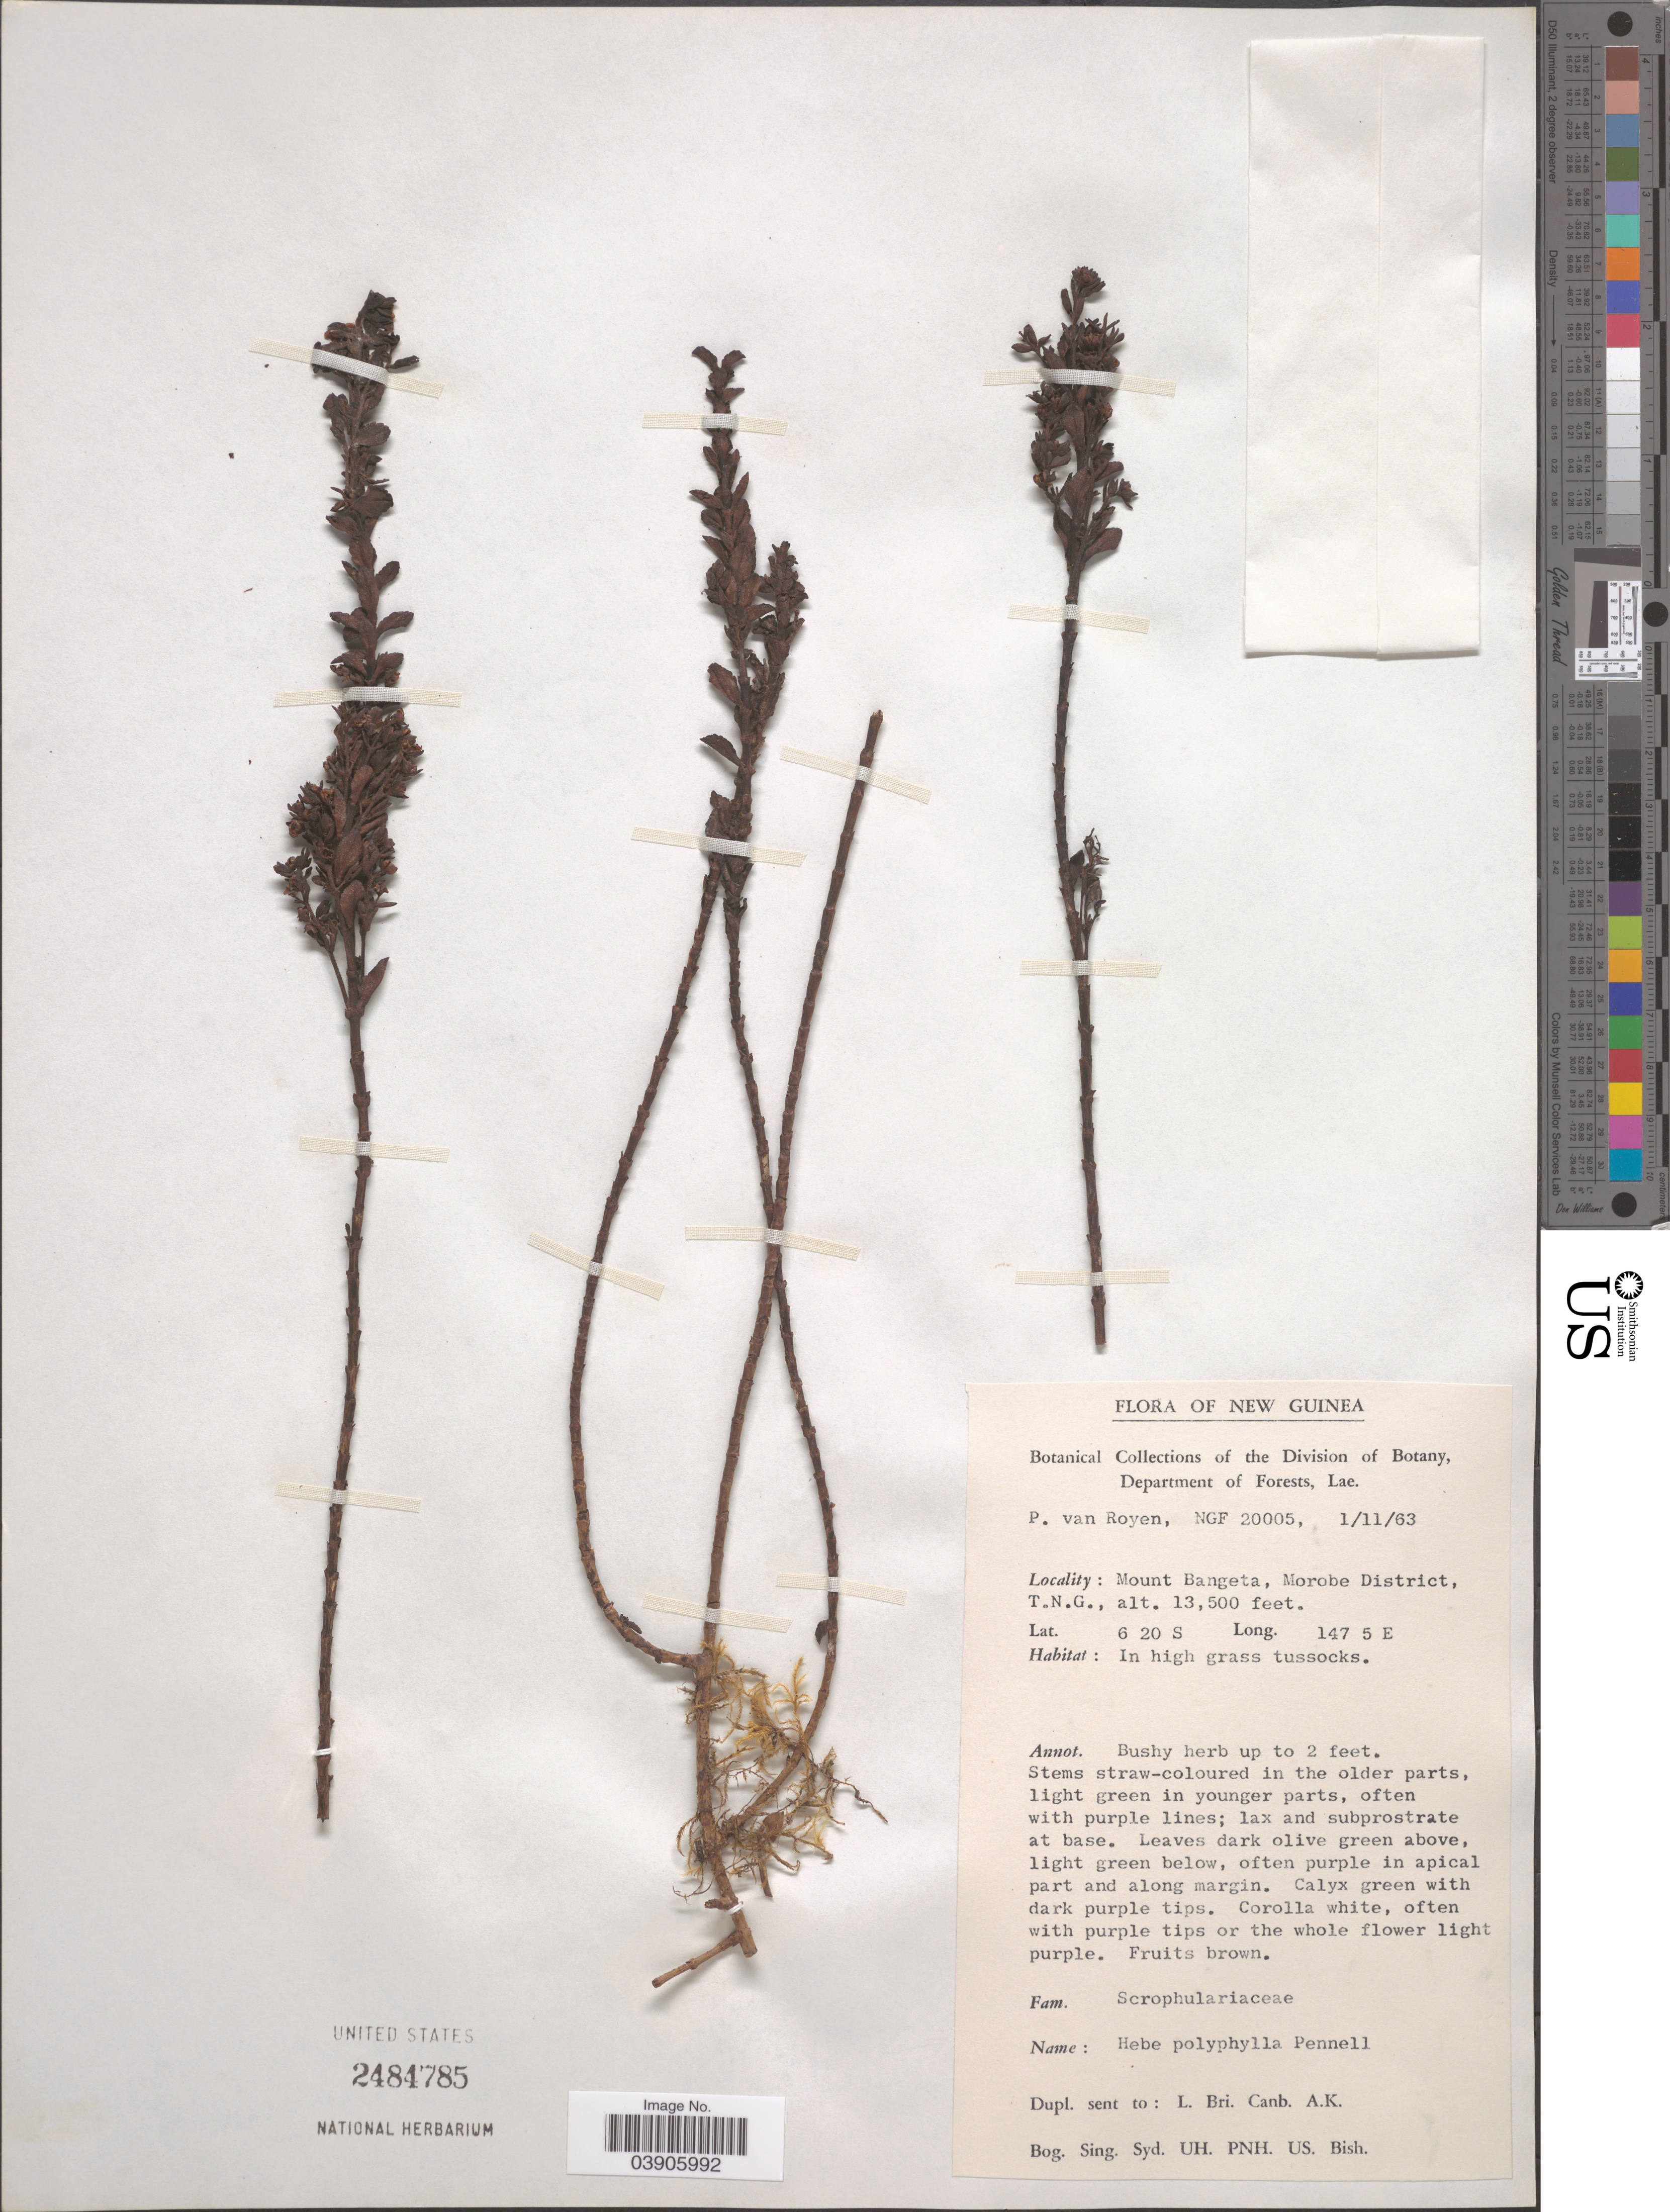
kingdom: Plantae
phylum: Tracheophyta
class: Magnoliopsida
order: Lamiales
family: Plantaginaceae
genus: Hebe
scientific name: Hebe polyphylla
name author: Pennell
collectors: P. van Royen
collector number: NGF 20005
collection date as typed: Transcribed d/m/y: 1/11/63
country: Papua New Guinea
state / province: Morobe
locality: New Guinea. Mount Bangeta, Morobe District, T.N.G.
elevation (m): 4115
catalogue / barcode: US 2484785